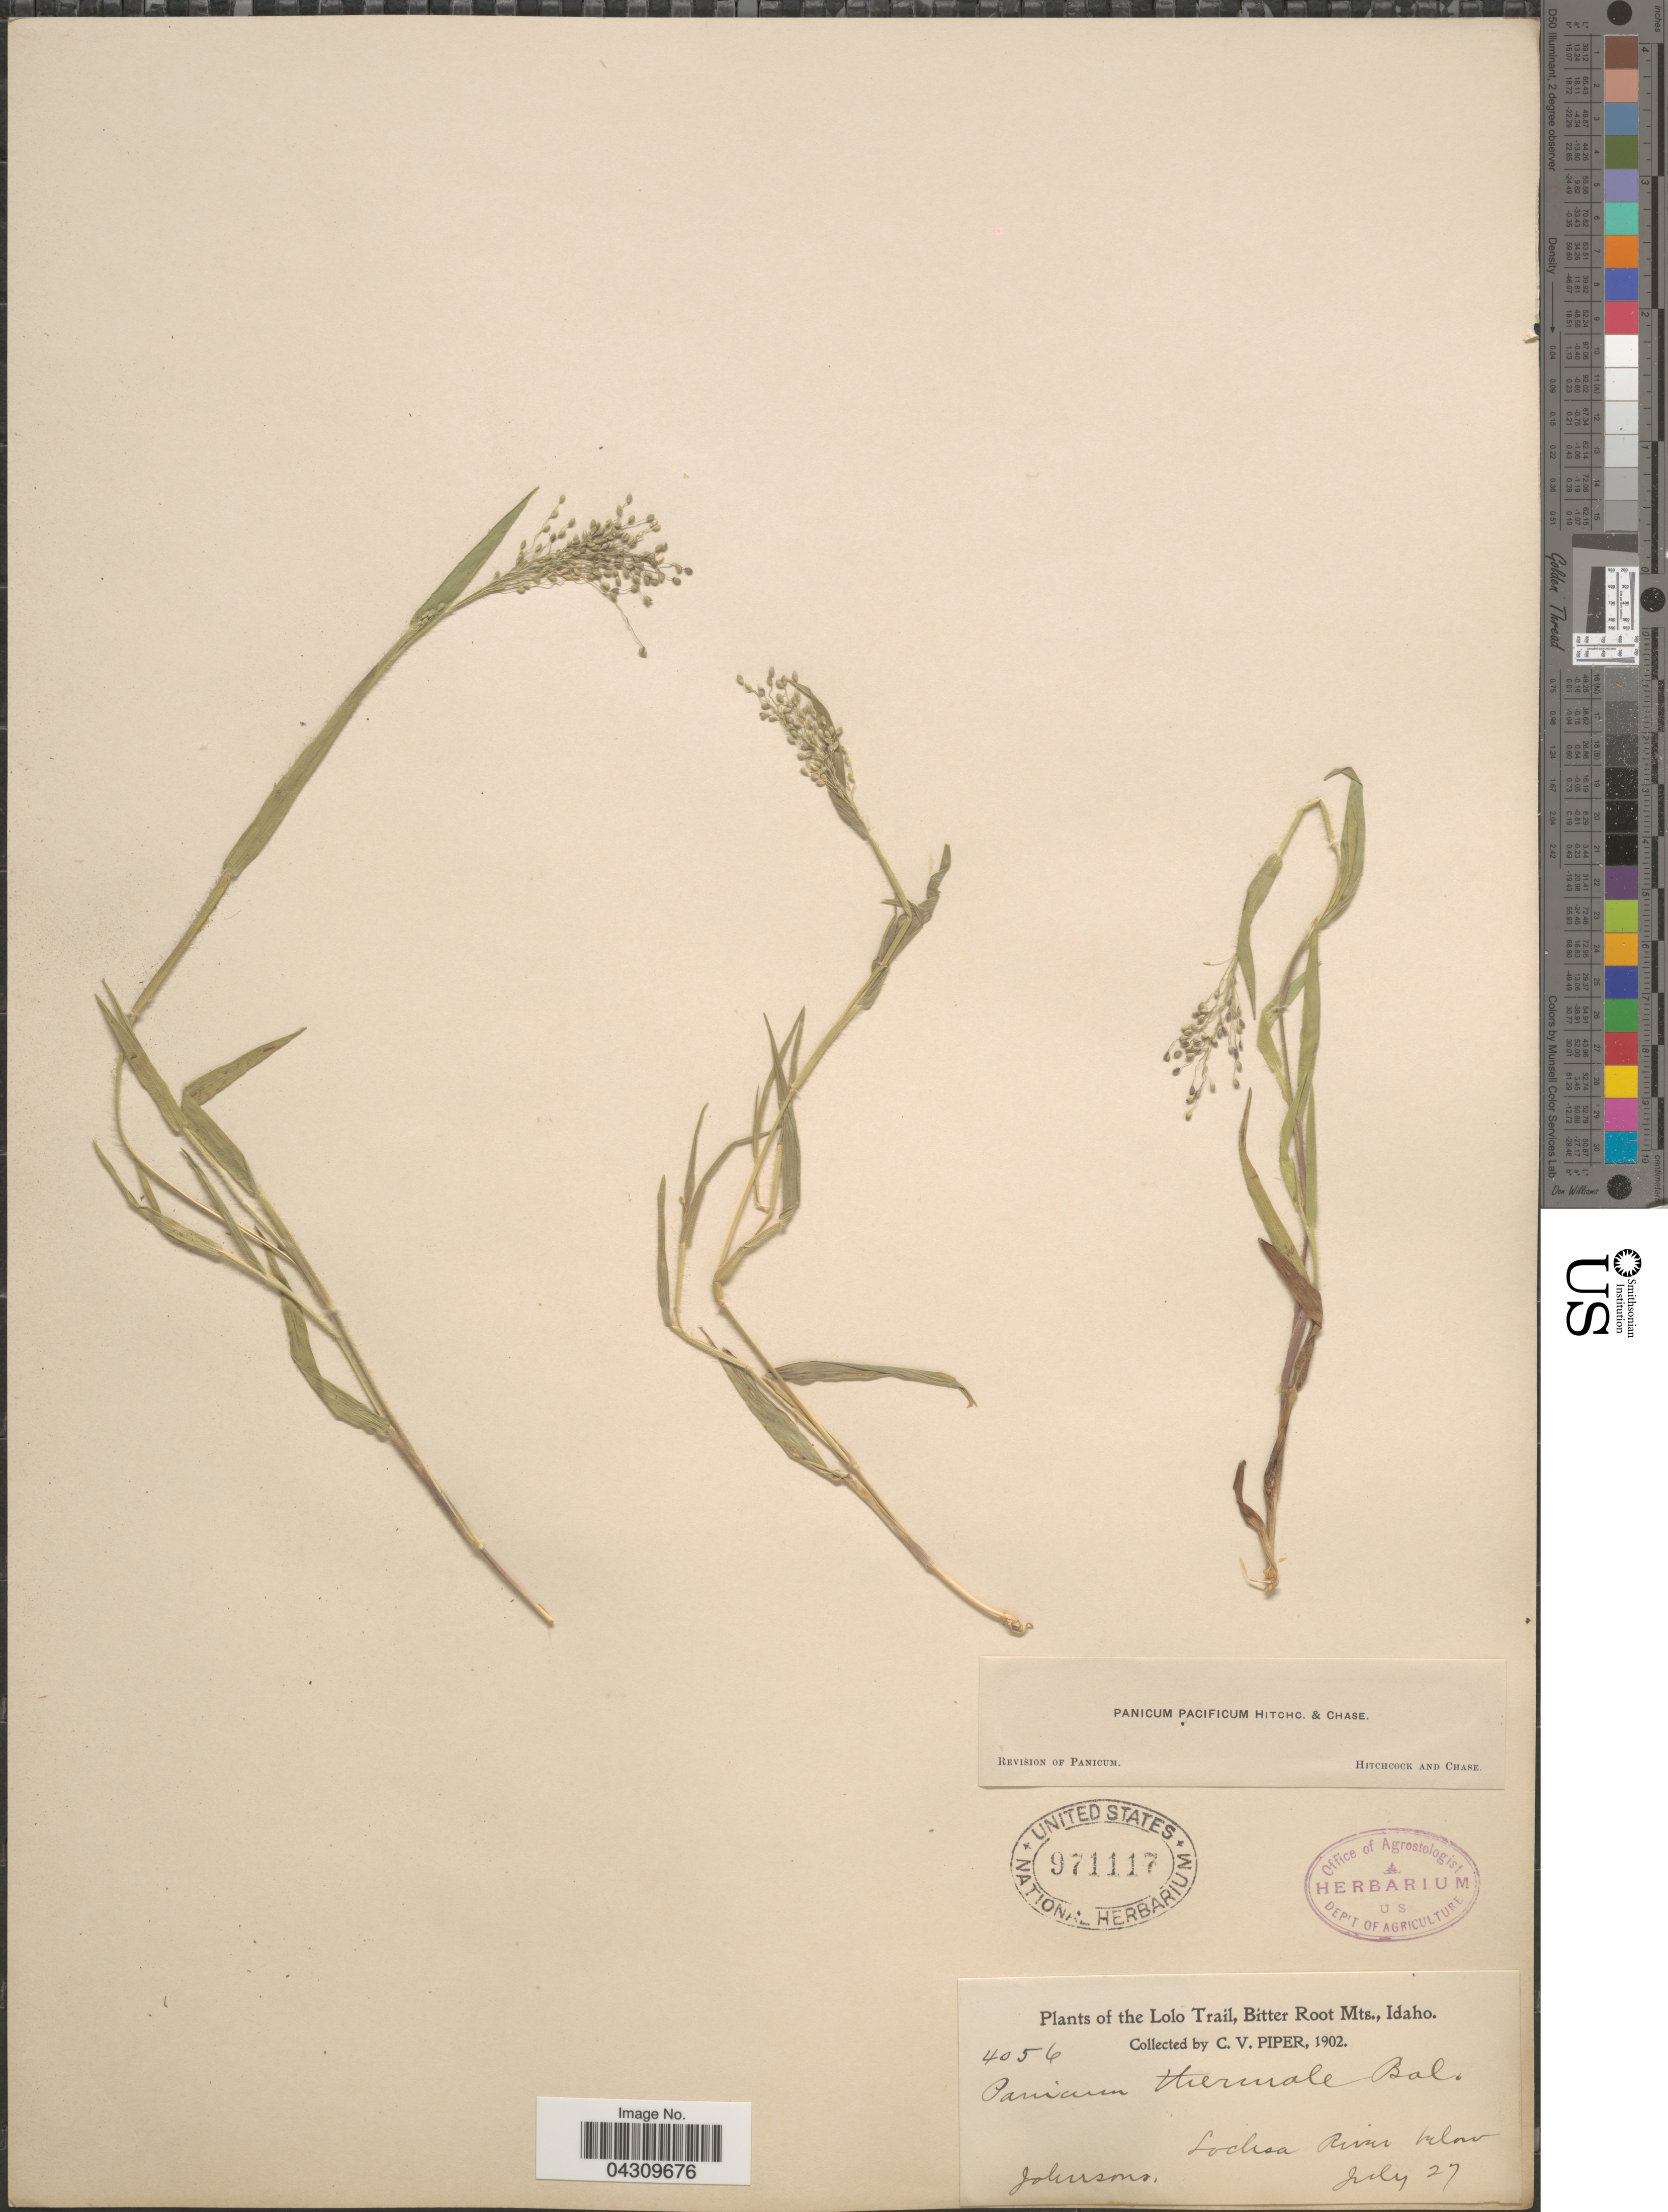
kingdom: Plantae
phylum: Tracheophyta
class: Liliopsida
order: Poales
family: Poaceae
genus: Dichanthelium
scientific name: Dichanthelium acuminatum var. acuminatum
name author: (Sw.) Gould & C.A. Clark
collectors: C. V. Piper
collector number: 4056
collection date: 1902-07-27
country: United States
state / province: Idaho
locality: The Lolo Trail, Bitter Root Mts. Lodisa River below Johnsons.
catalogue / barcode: US 971117